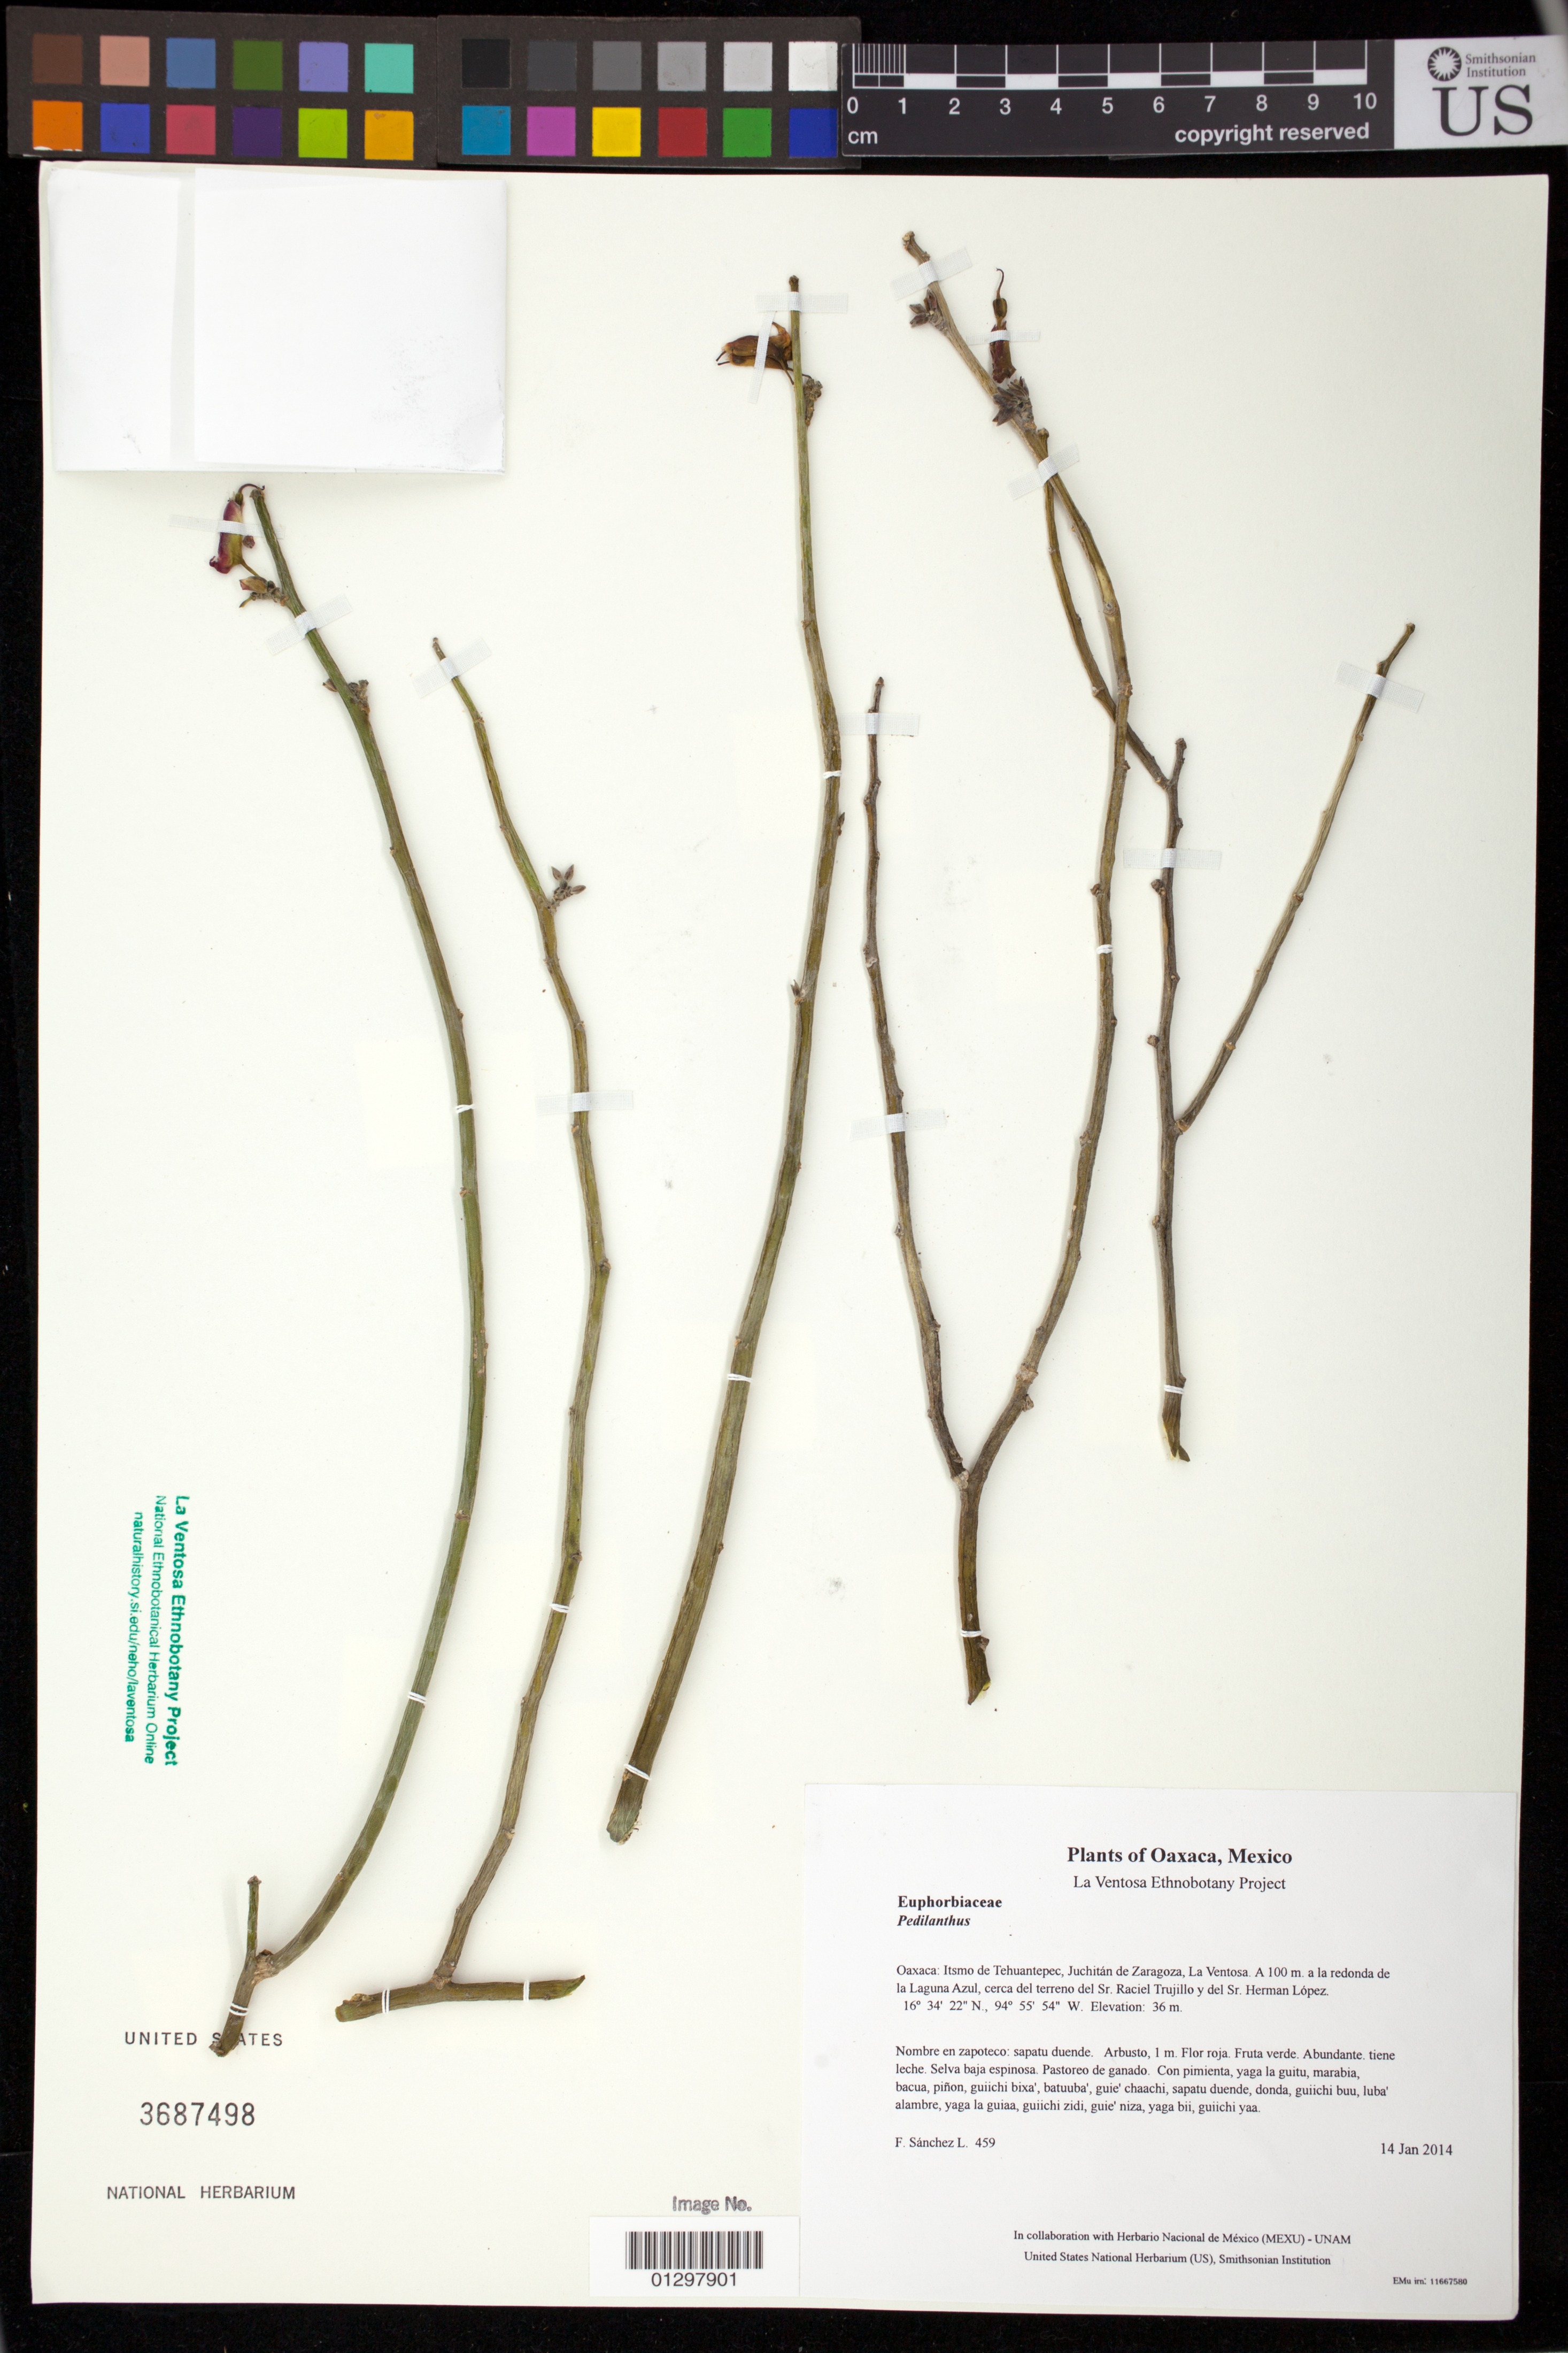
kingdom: Plantae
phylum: Tracheophyta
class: Magnoliopsida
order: Malpighiales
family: Euphorbiaceae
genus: Euphorbia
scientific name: Euphorbia tithymaloides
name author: L.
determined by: Steinmann, Victor W.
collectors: F. Sánchez L.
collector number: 459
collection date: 2014-01-14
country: Mexico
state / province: Oaxaca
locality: Itsmo de Tehuantepec, Juchitán de Zaragoza, La Ventosa. A 100 m. a la redonda de la Laguna Azul, cerca del terreno del Sr. Raciel Trujillo y del Sr. Herman López.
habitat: Selva baja espinosa. Pastoreo de ganado.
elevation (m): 36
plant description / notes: JEBOT, MEXU, SERO, US; Yaga tini. 1 m. Guie' naxiña'. Cuaananaxhi naga'. Stale.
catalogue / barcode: US 3687498